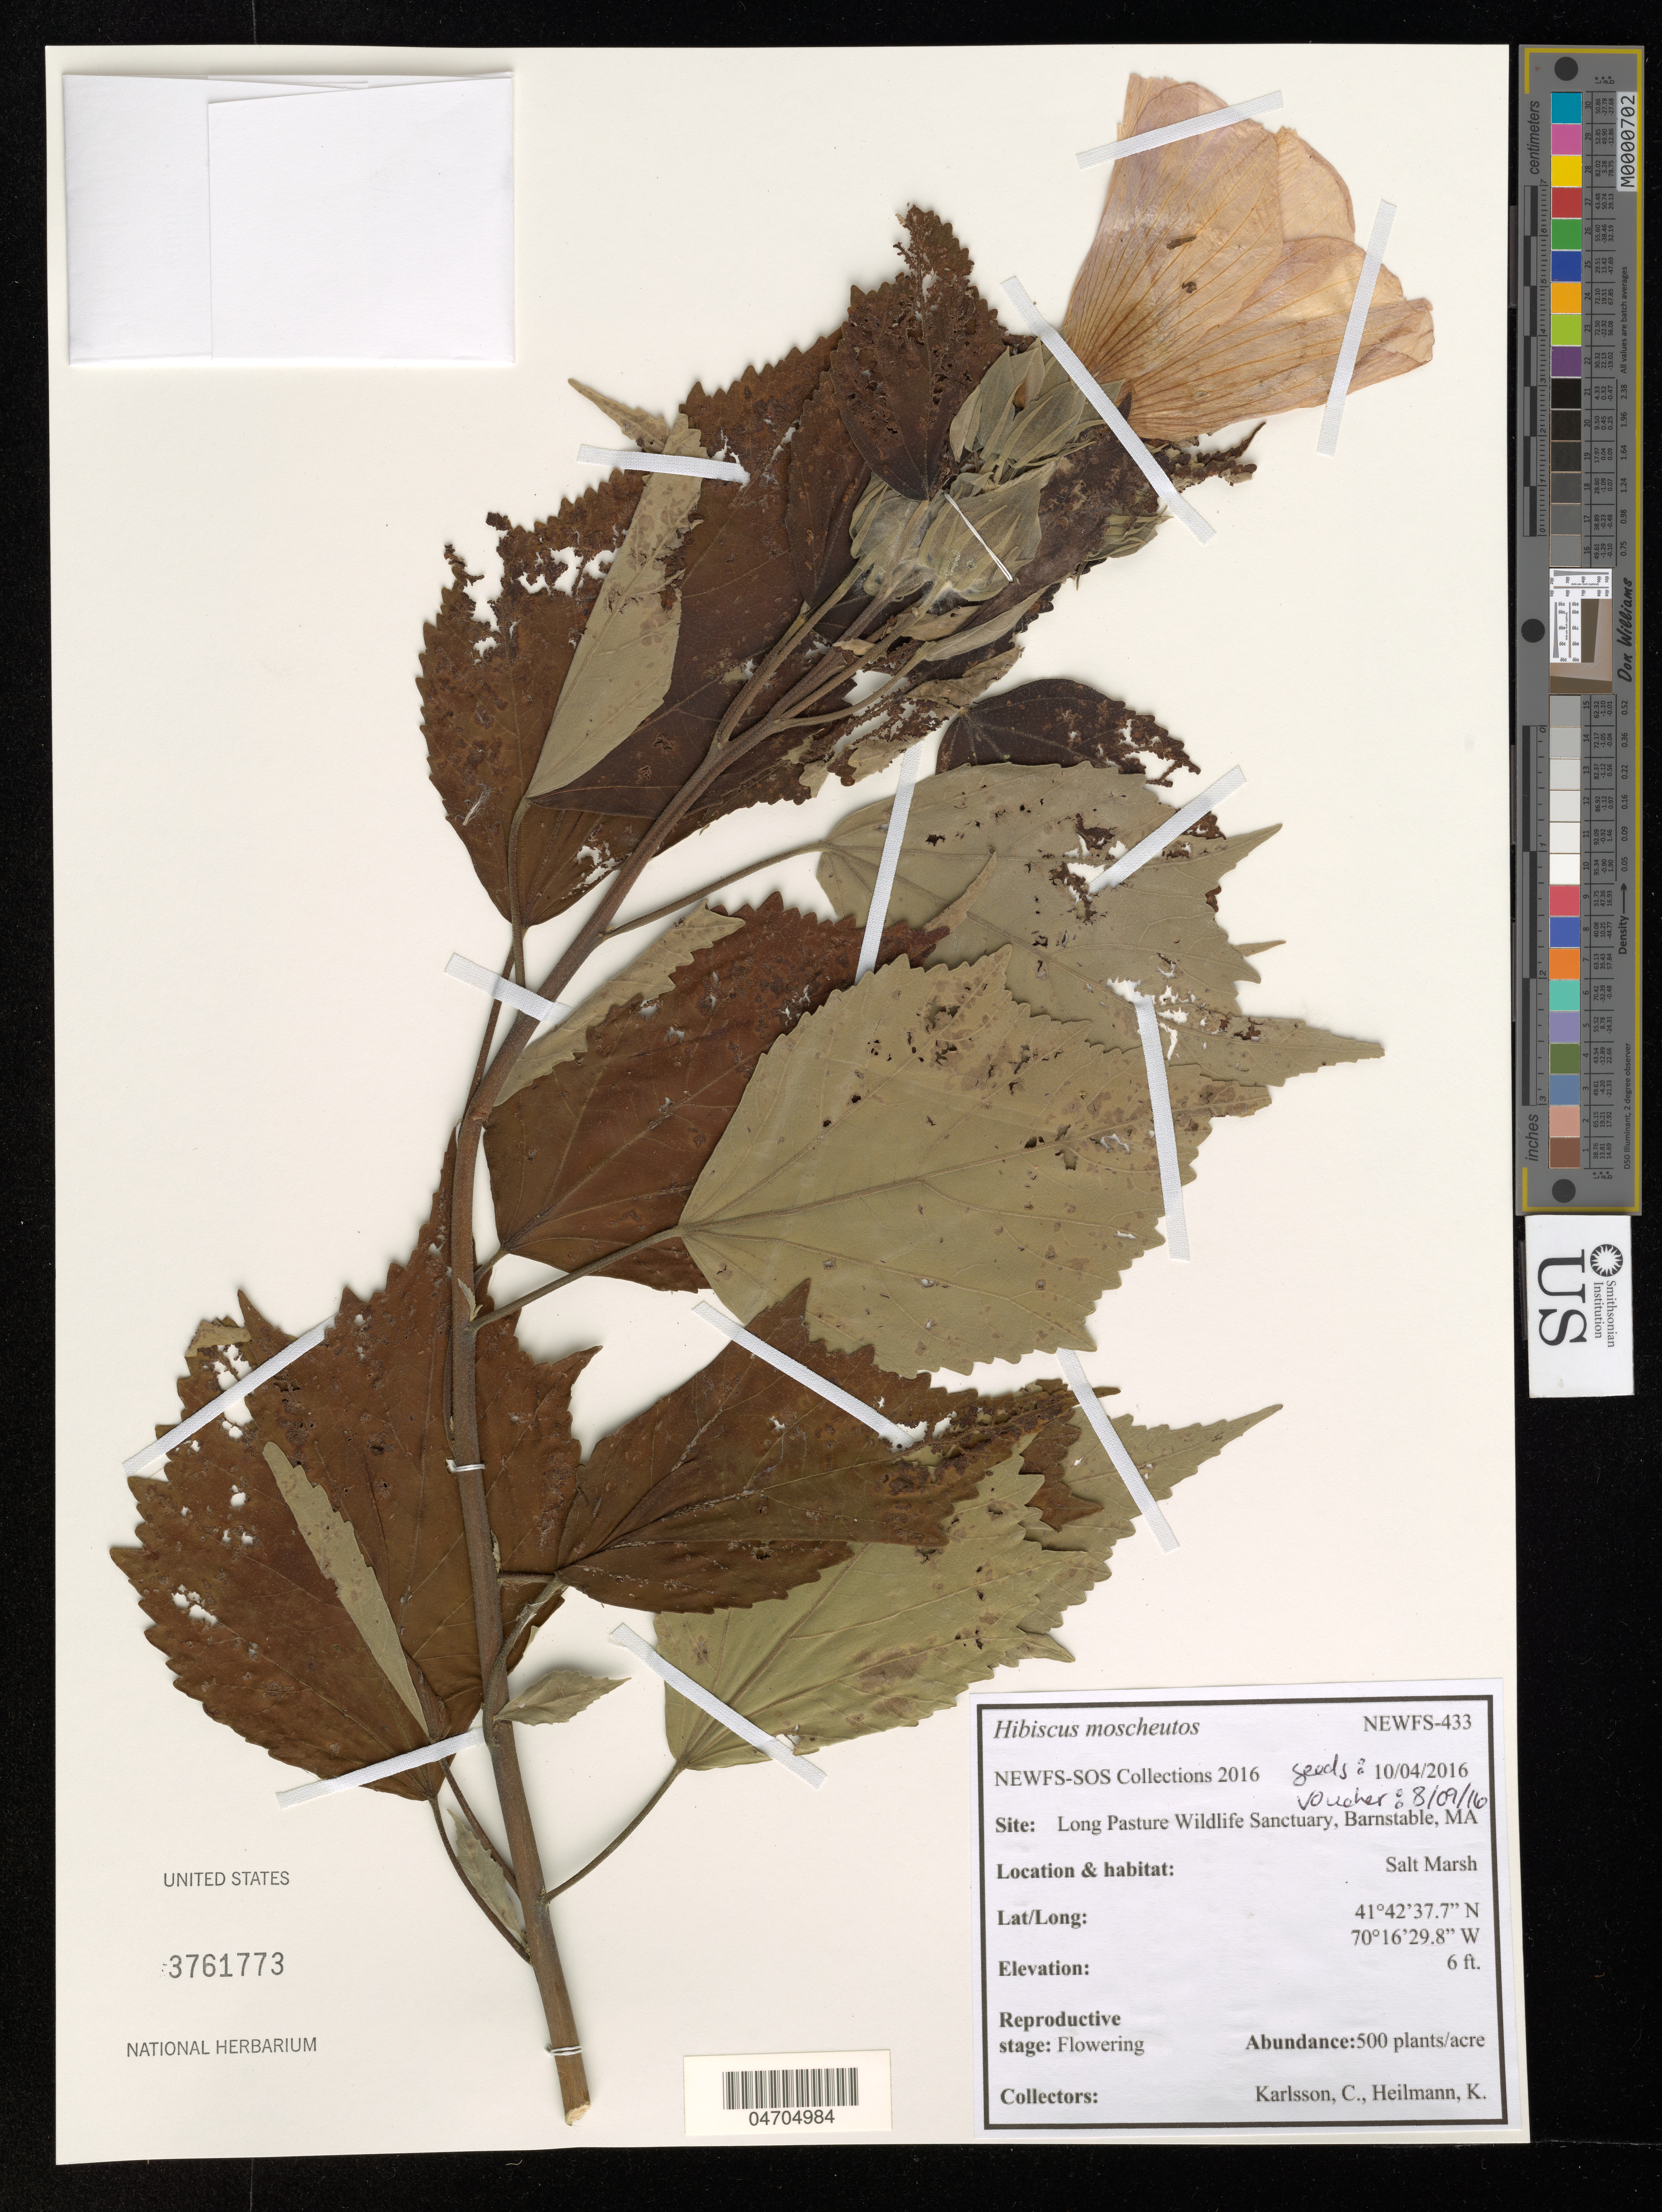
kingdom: Plantae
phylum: Tracheophyta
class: Magnoliopsida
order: Malvales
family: Malvaceae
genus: Hibiscus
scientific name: Hibiscus moscheutos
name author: L.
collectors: C. Karlsson & K. Heilmann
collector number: NEWFS-433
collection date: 2016-10-04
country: United States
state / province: Massachusetts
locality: Site: Long Pasture Wildlife Sanctuary, Barnstable, MA. Salt Marsh.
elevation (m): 2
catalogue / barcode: US 3761773